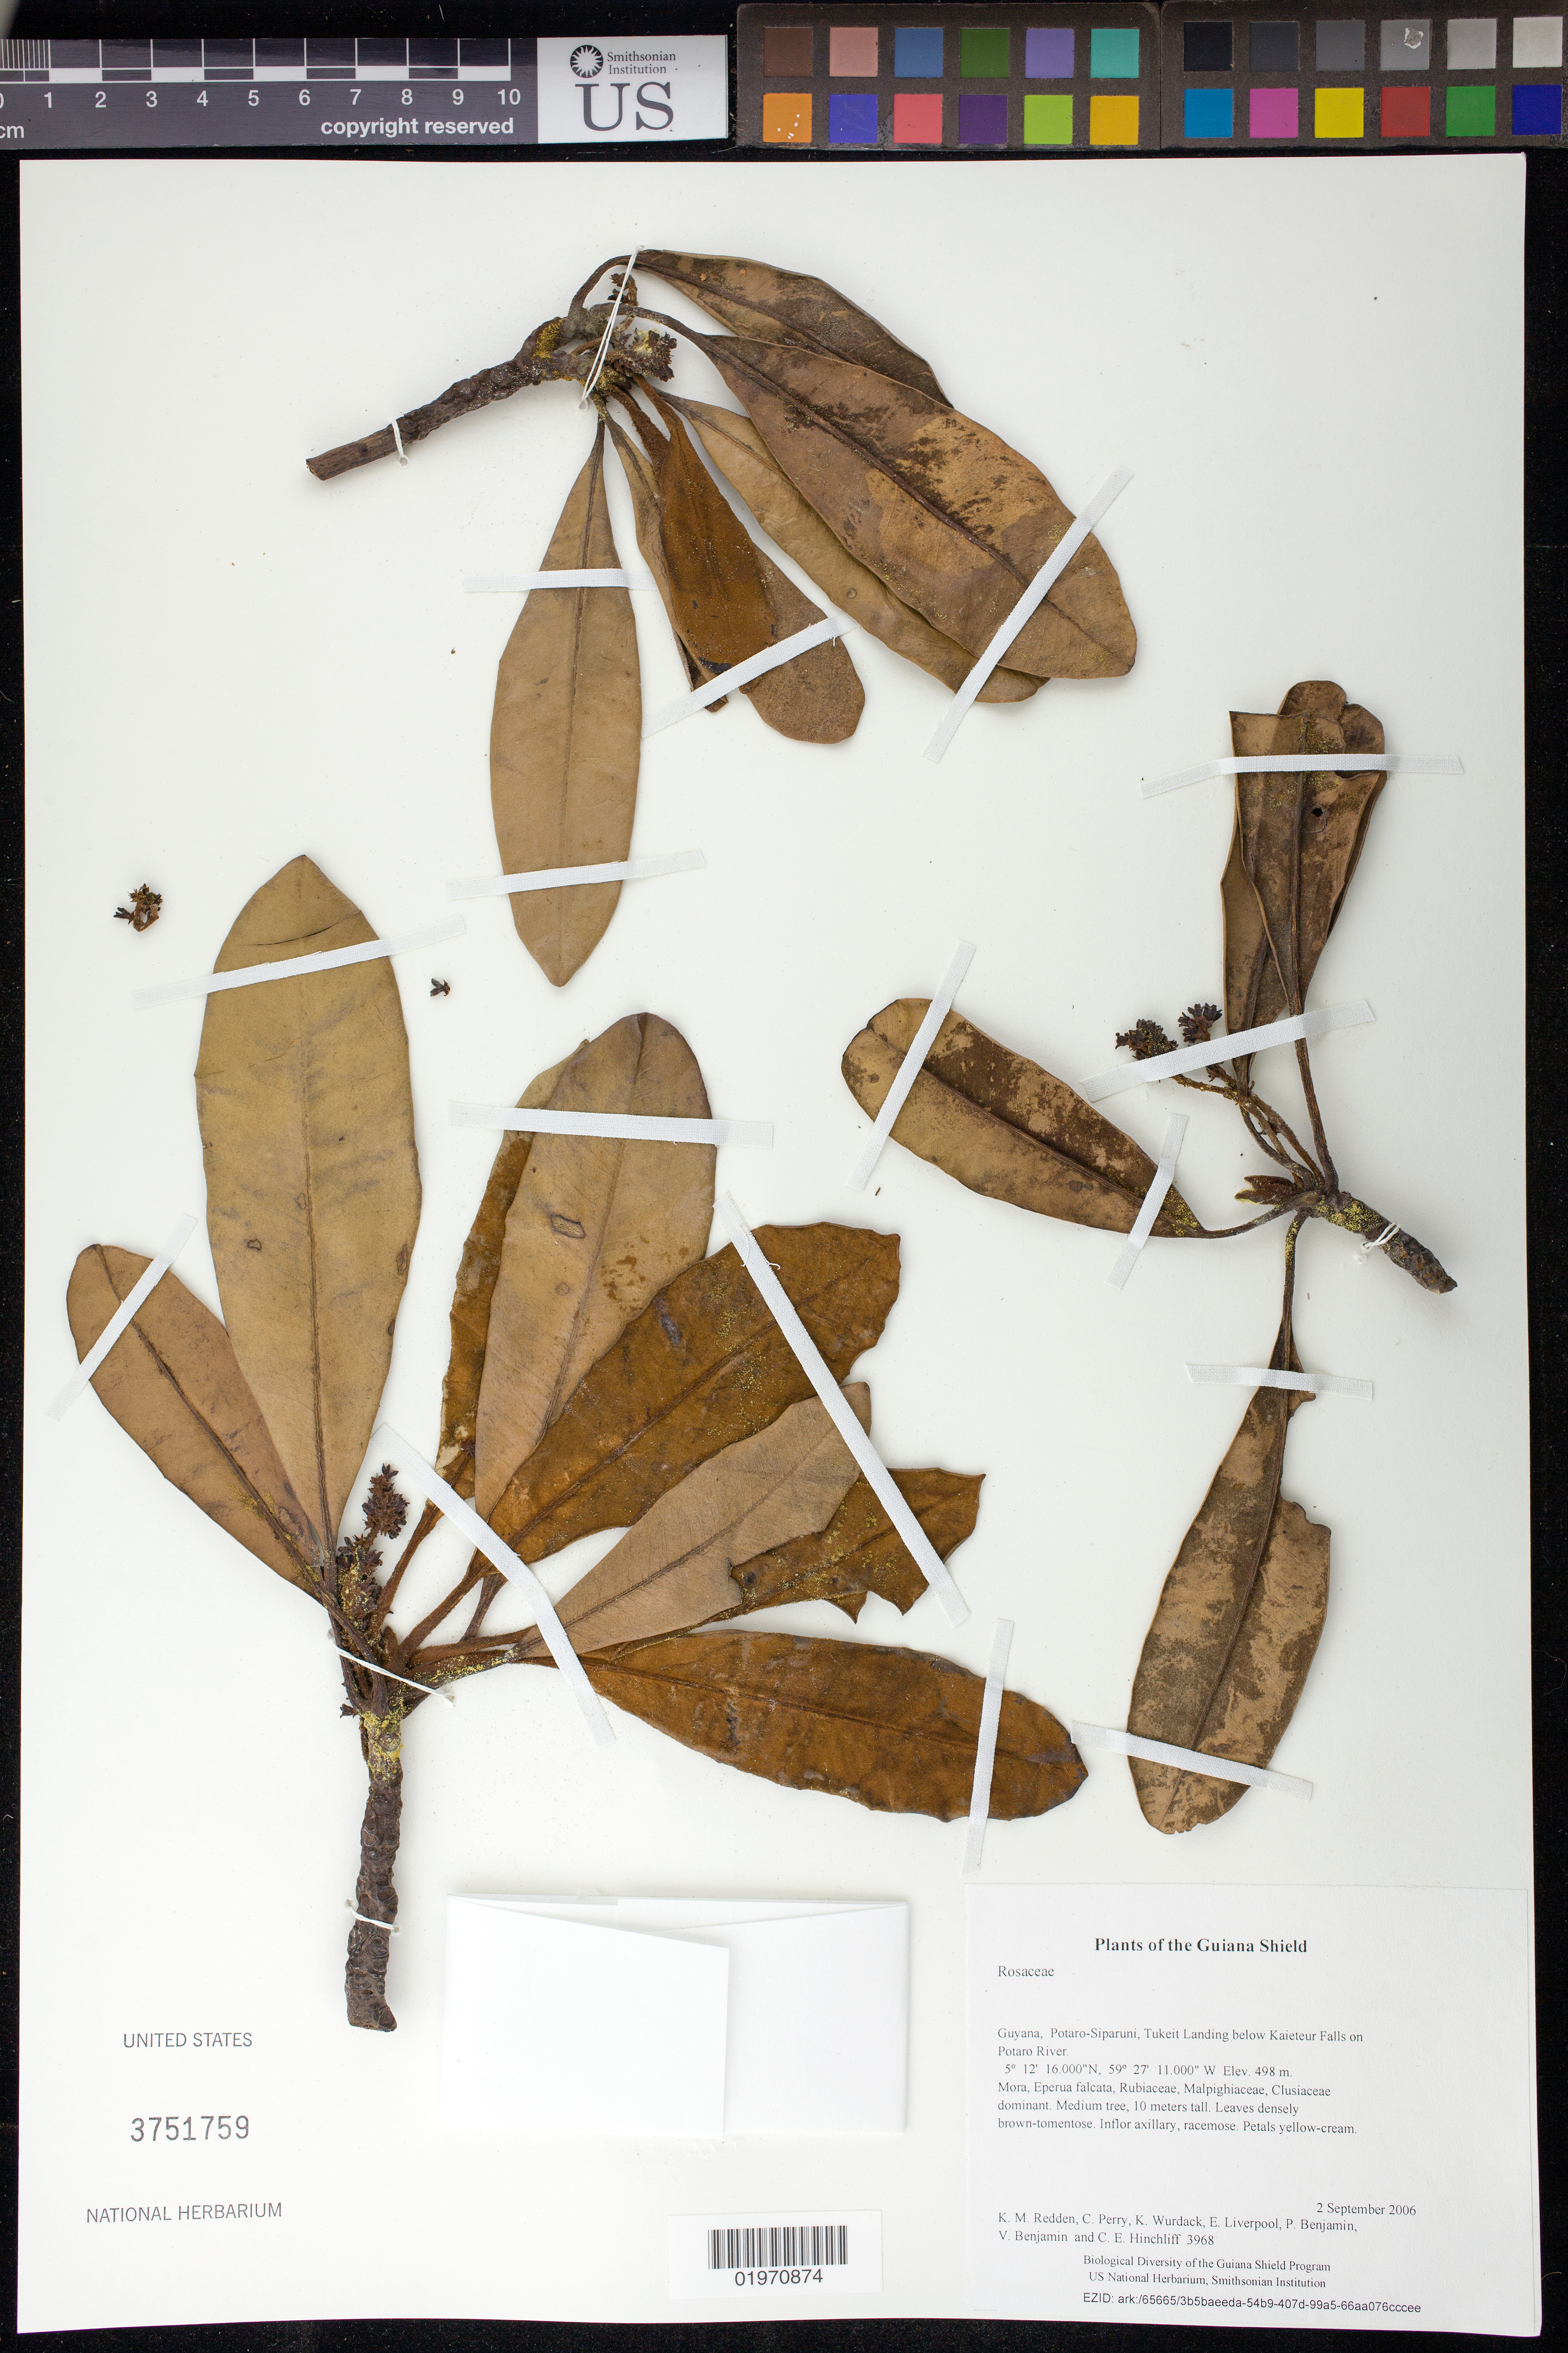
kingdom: Plantae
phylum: Tracheophyta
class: Magnoliopsida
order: Rosales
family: Rosaceae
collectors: K. M. Redden, C. Perry, K. Wurdack, E. Liverpool, P. Benjamin, V. Benjamin & C. E. Hinchliff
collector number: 3968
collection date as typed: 2 September 2006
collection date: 2006-09-02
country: Guyana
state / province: Potaro-Siparuni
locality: Tukeit Landing below Kaieteur Falls on Potaro River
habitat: Mora, Eperua falcata, Rubiaceae, Malpighiaceae, Clusiaceae dominant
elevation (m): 498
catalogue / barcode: US 3751759